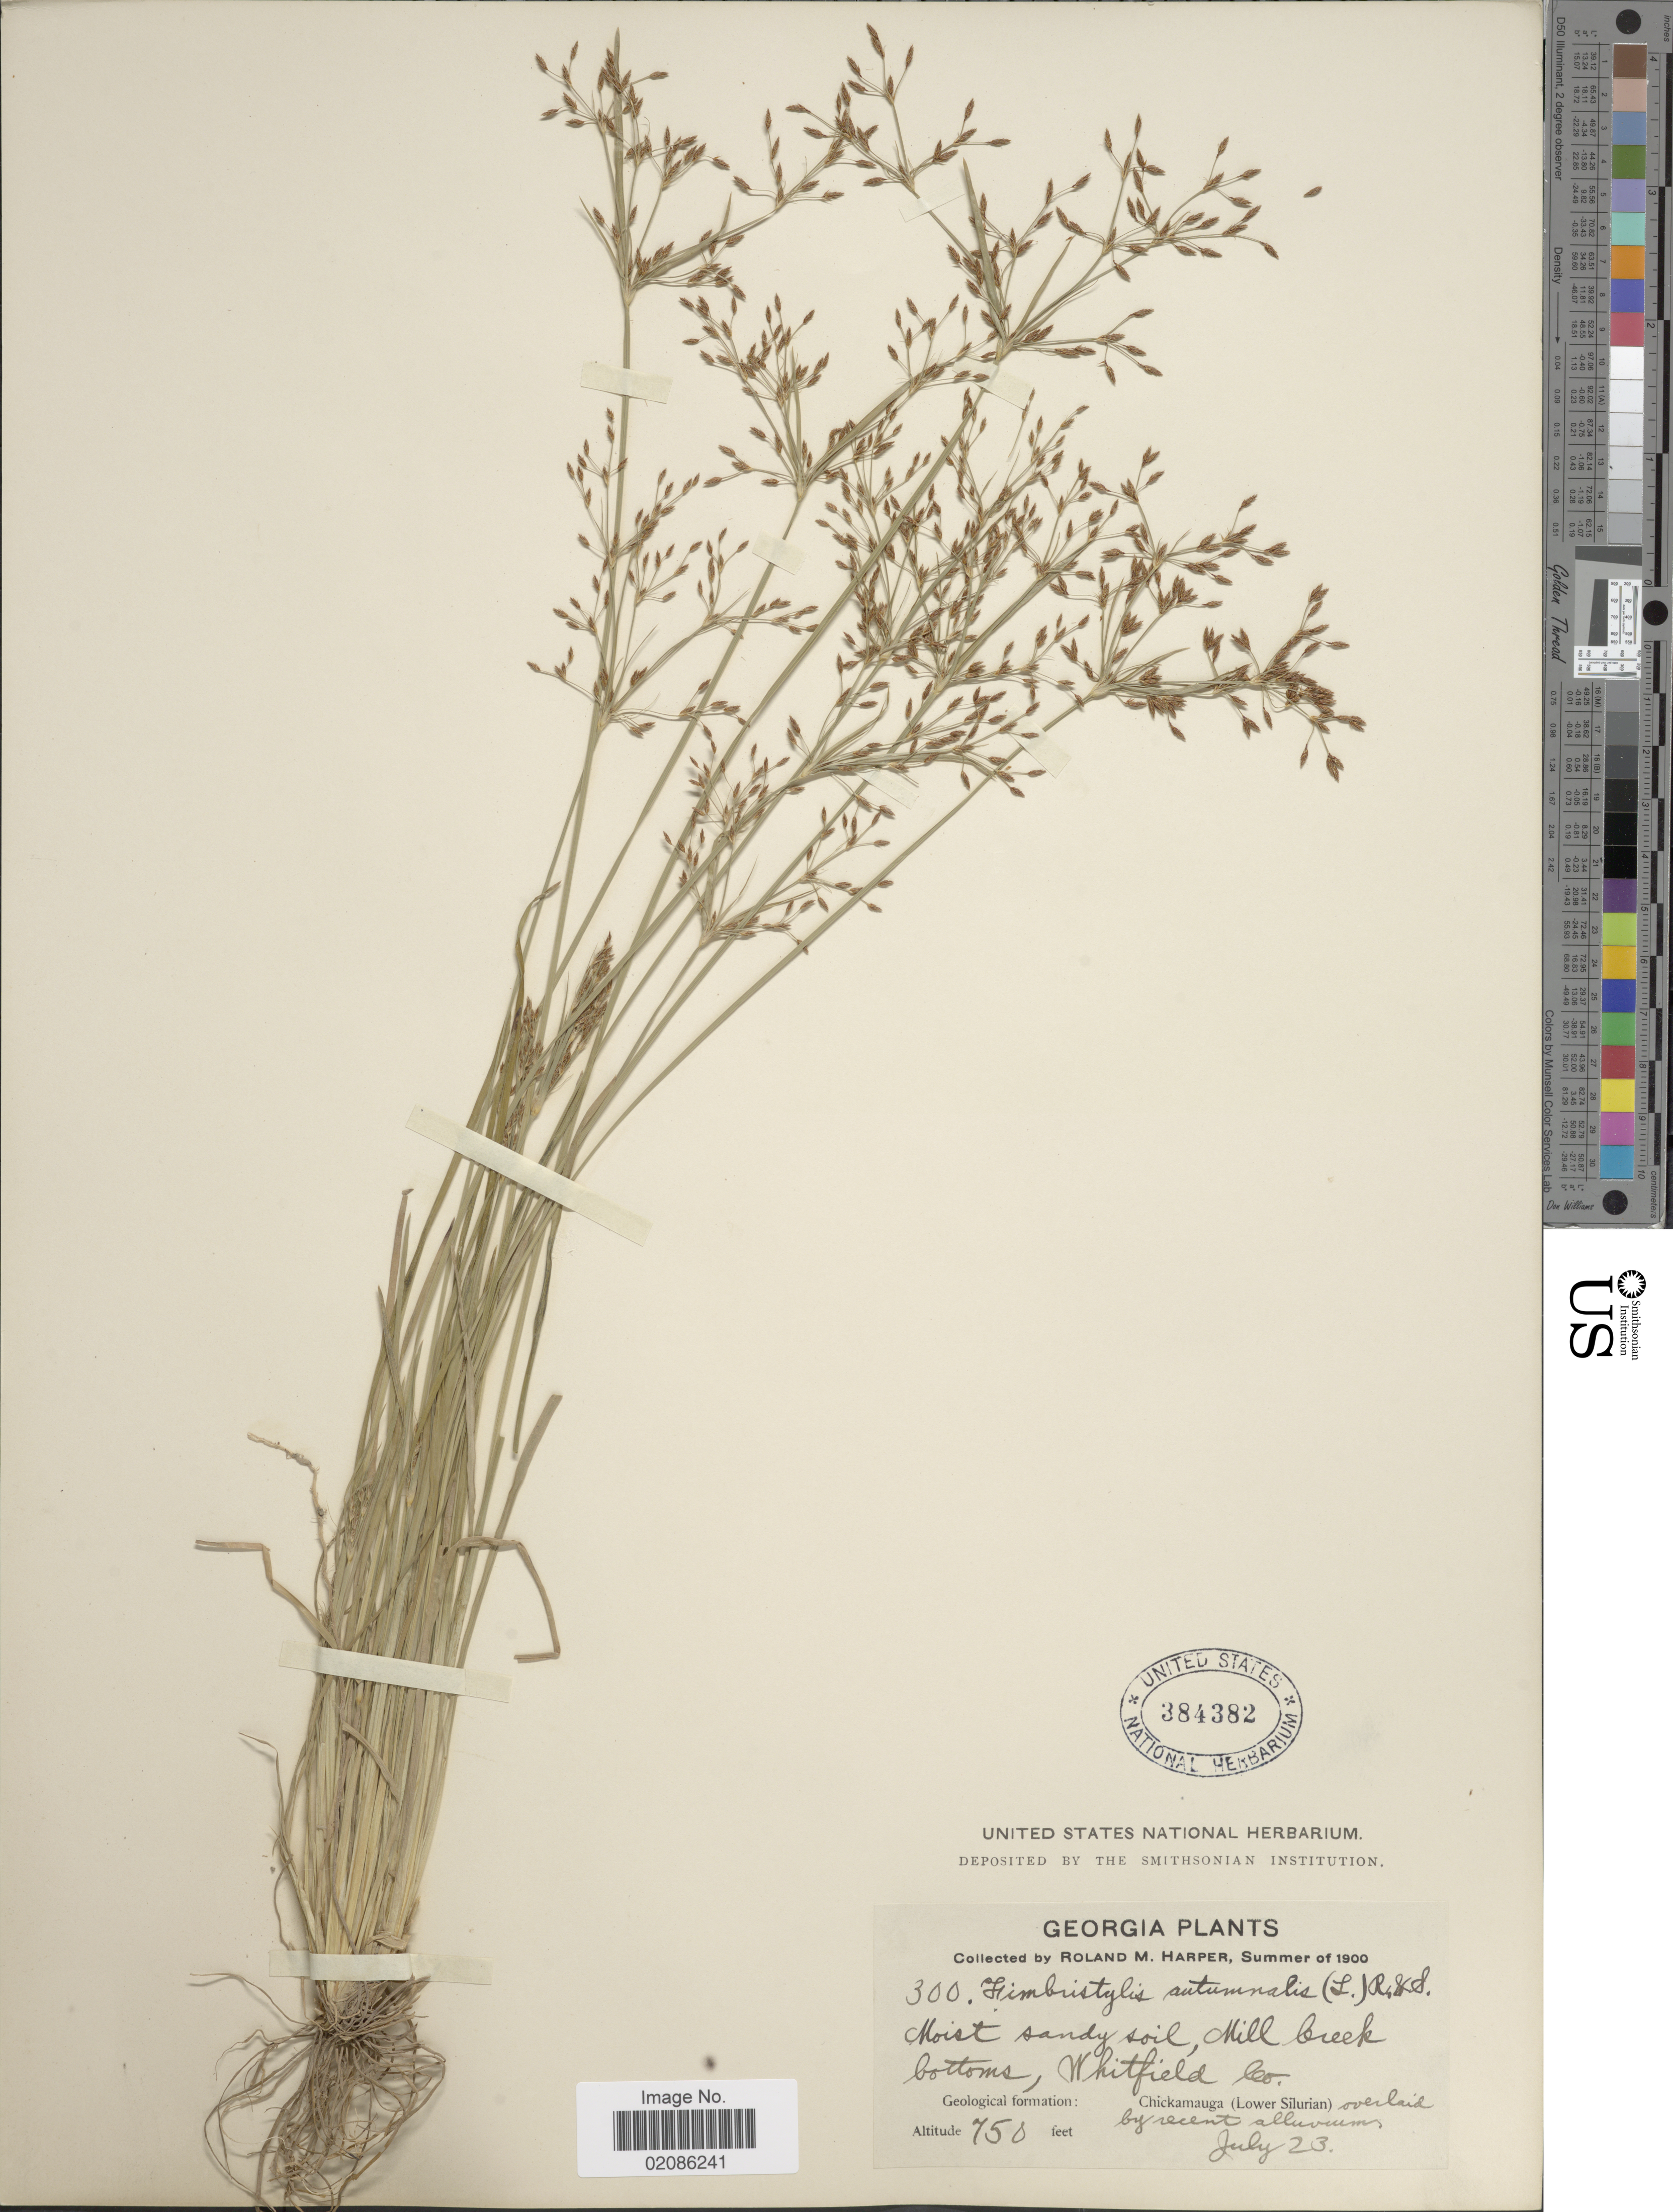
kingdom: Plantae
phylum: Tracheophyta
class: Liliopsida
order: Poales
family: Cyperaceae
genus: Fimbristylis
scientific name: Fimbristylis autumnalis (L.) Roem. & Schult.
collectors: R. M. Harper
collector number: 300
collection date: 1900-07-23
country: United States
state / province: Georgia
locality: Moist sandu soil, Mill Creek bottoms, Whitfield Co, geological formation: Chickamauga (Lower Silurian) overlaid by recent alluviums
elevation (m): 229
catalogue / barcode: US 384382